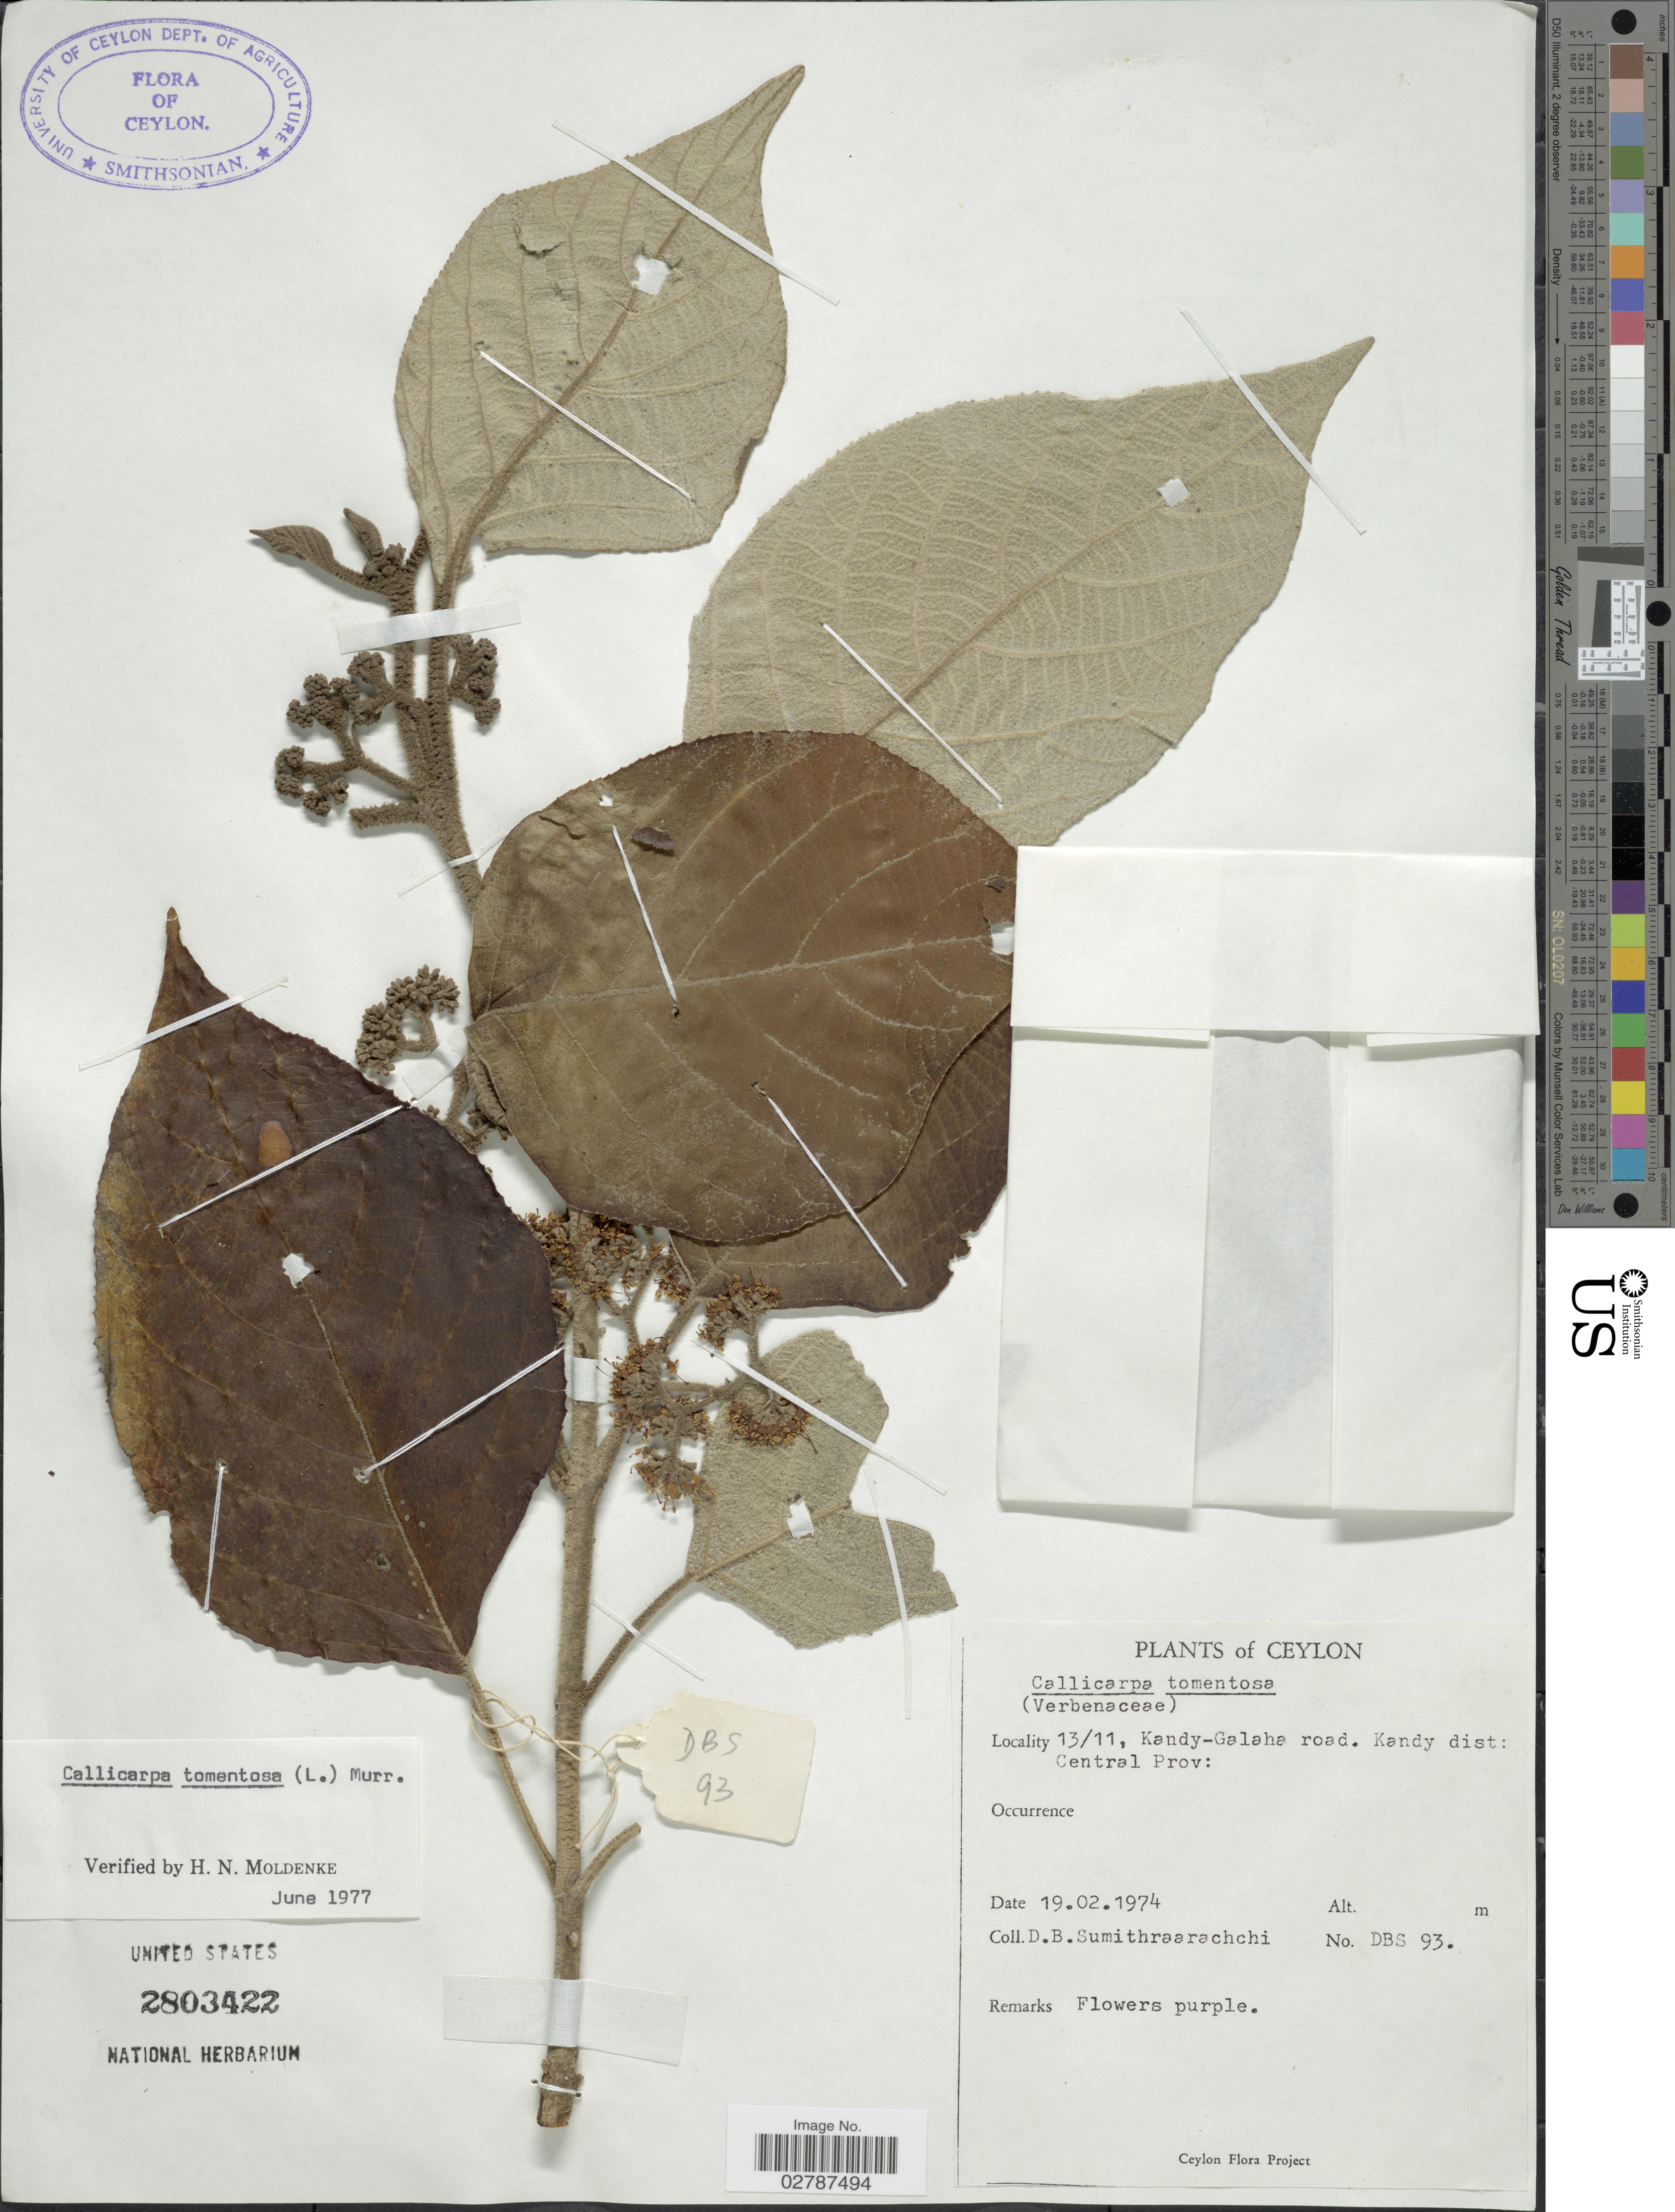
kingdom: Plantae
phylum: Tracheophyta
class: Magnoliopsida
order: Lamiales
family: Lamiaceae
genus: Callicarpa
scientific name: Callicarpa tomentosa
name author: (L.) L.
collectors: D. B. Sumithraarachchi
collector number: DBS93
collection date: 1974-02-19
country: Sri Lanka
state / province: Central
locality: Ceylon. 13/11, Kandy-Galaha road. Kandy dist: Central Prov:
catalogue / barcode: US 2803422